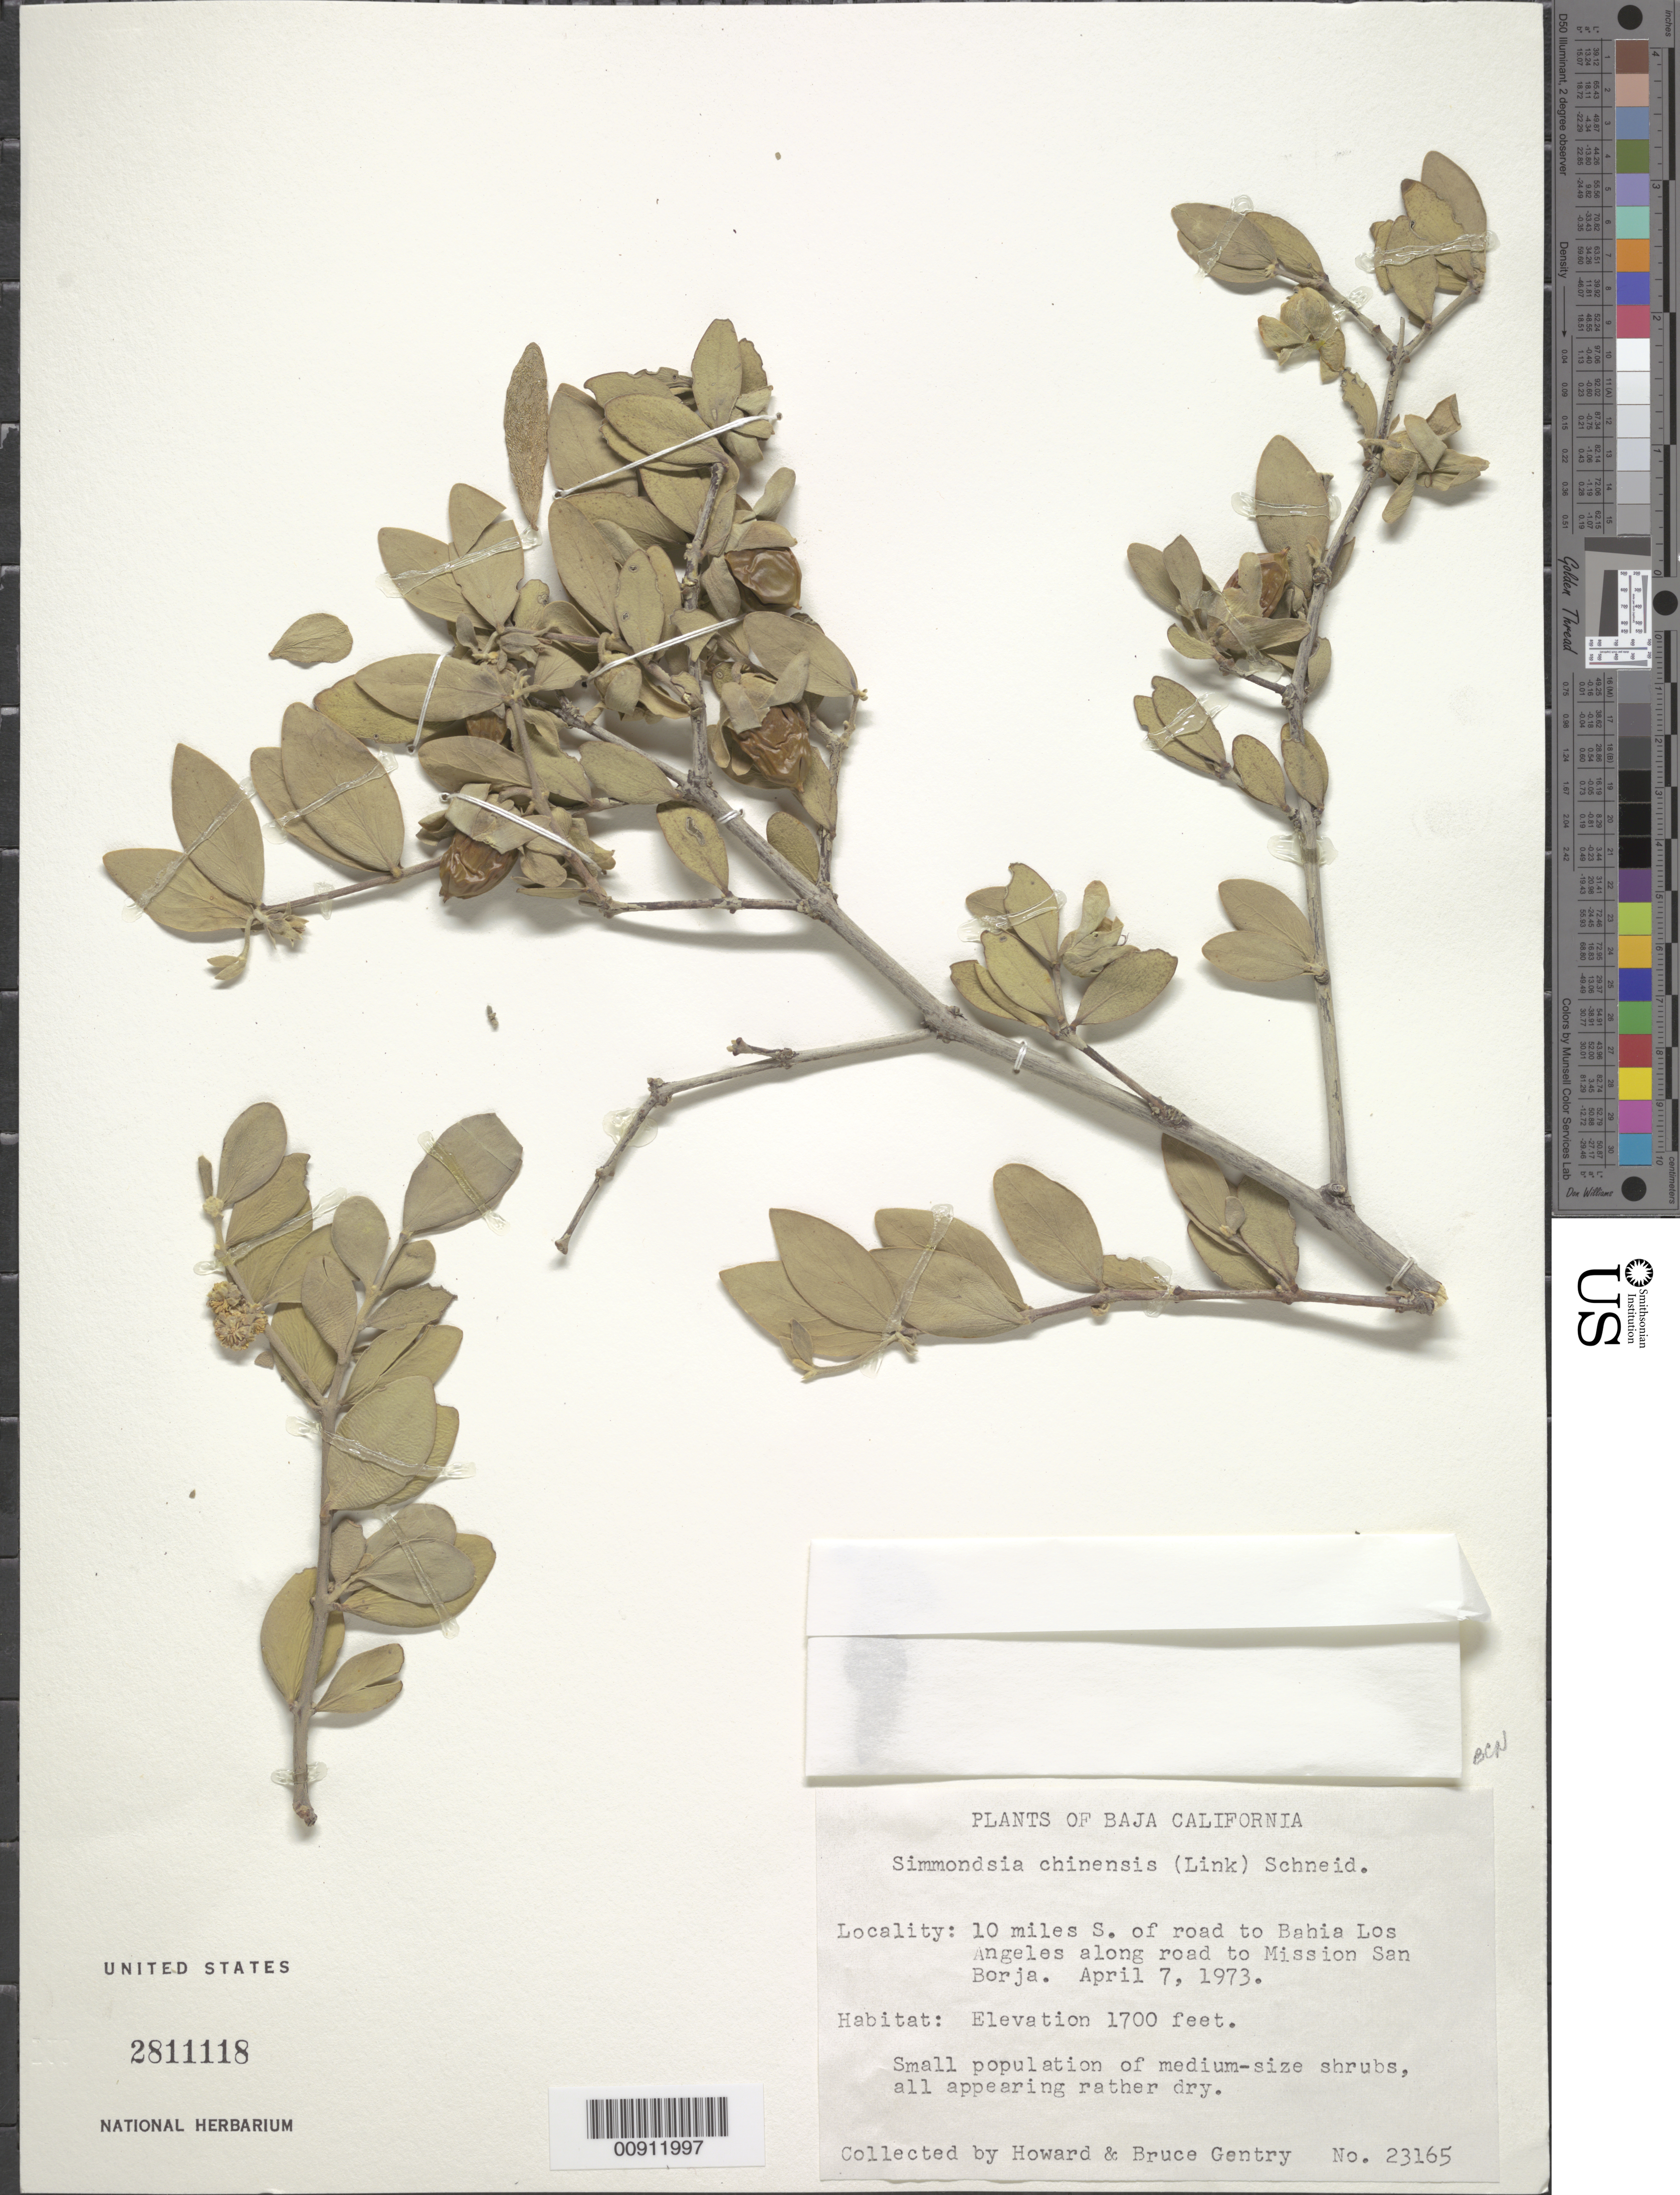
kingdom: Plantae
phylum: Tracheophyta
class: Magnoliopsida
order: Caryophyllales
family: Simmondsiaceae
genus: Simmondsia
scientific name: Simmondsia chinensis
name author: (Link) C.K. Schneid.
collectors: H. S. Gentry & B. Gentry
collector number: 23165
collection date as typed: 07 Apr 1973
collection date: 1973-04-07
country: Mexico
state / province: Baja California Norte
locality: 10 miles S of road to Bahia Los Angeles along road to Mission San Borja. Baja California.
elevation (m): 518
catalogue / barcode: US 2811118